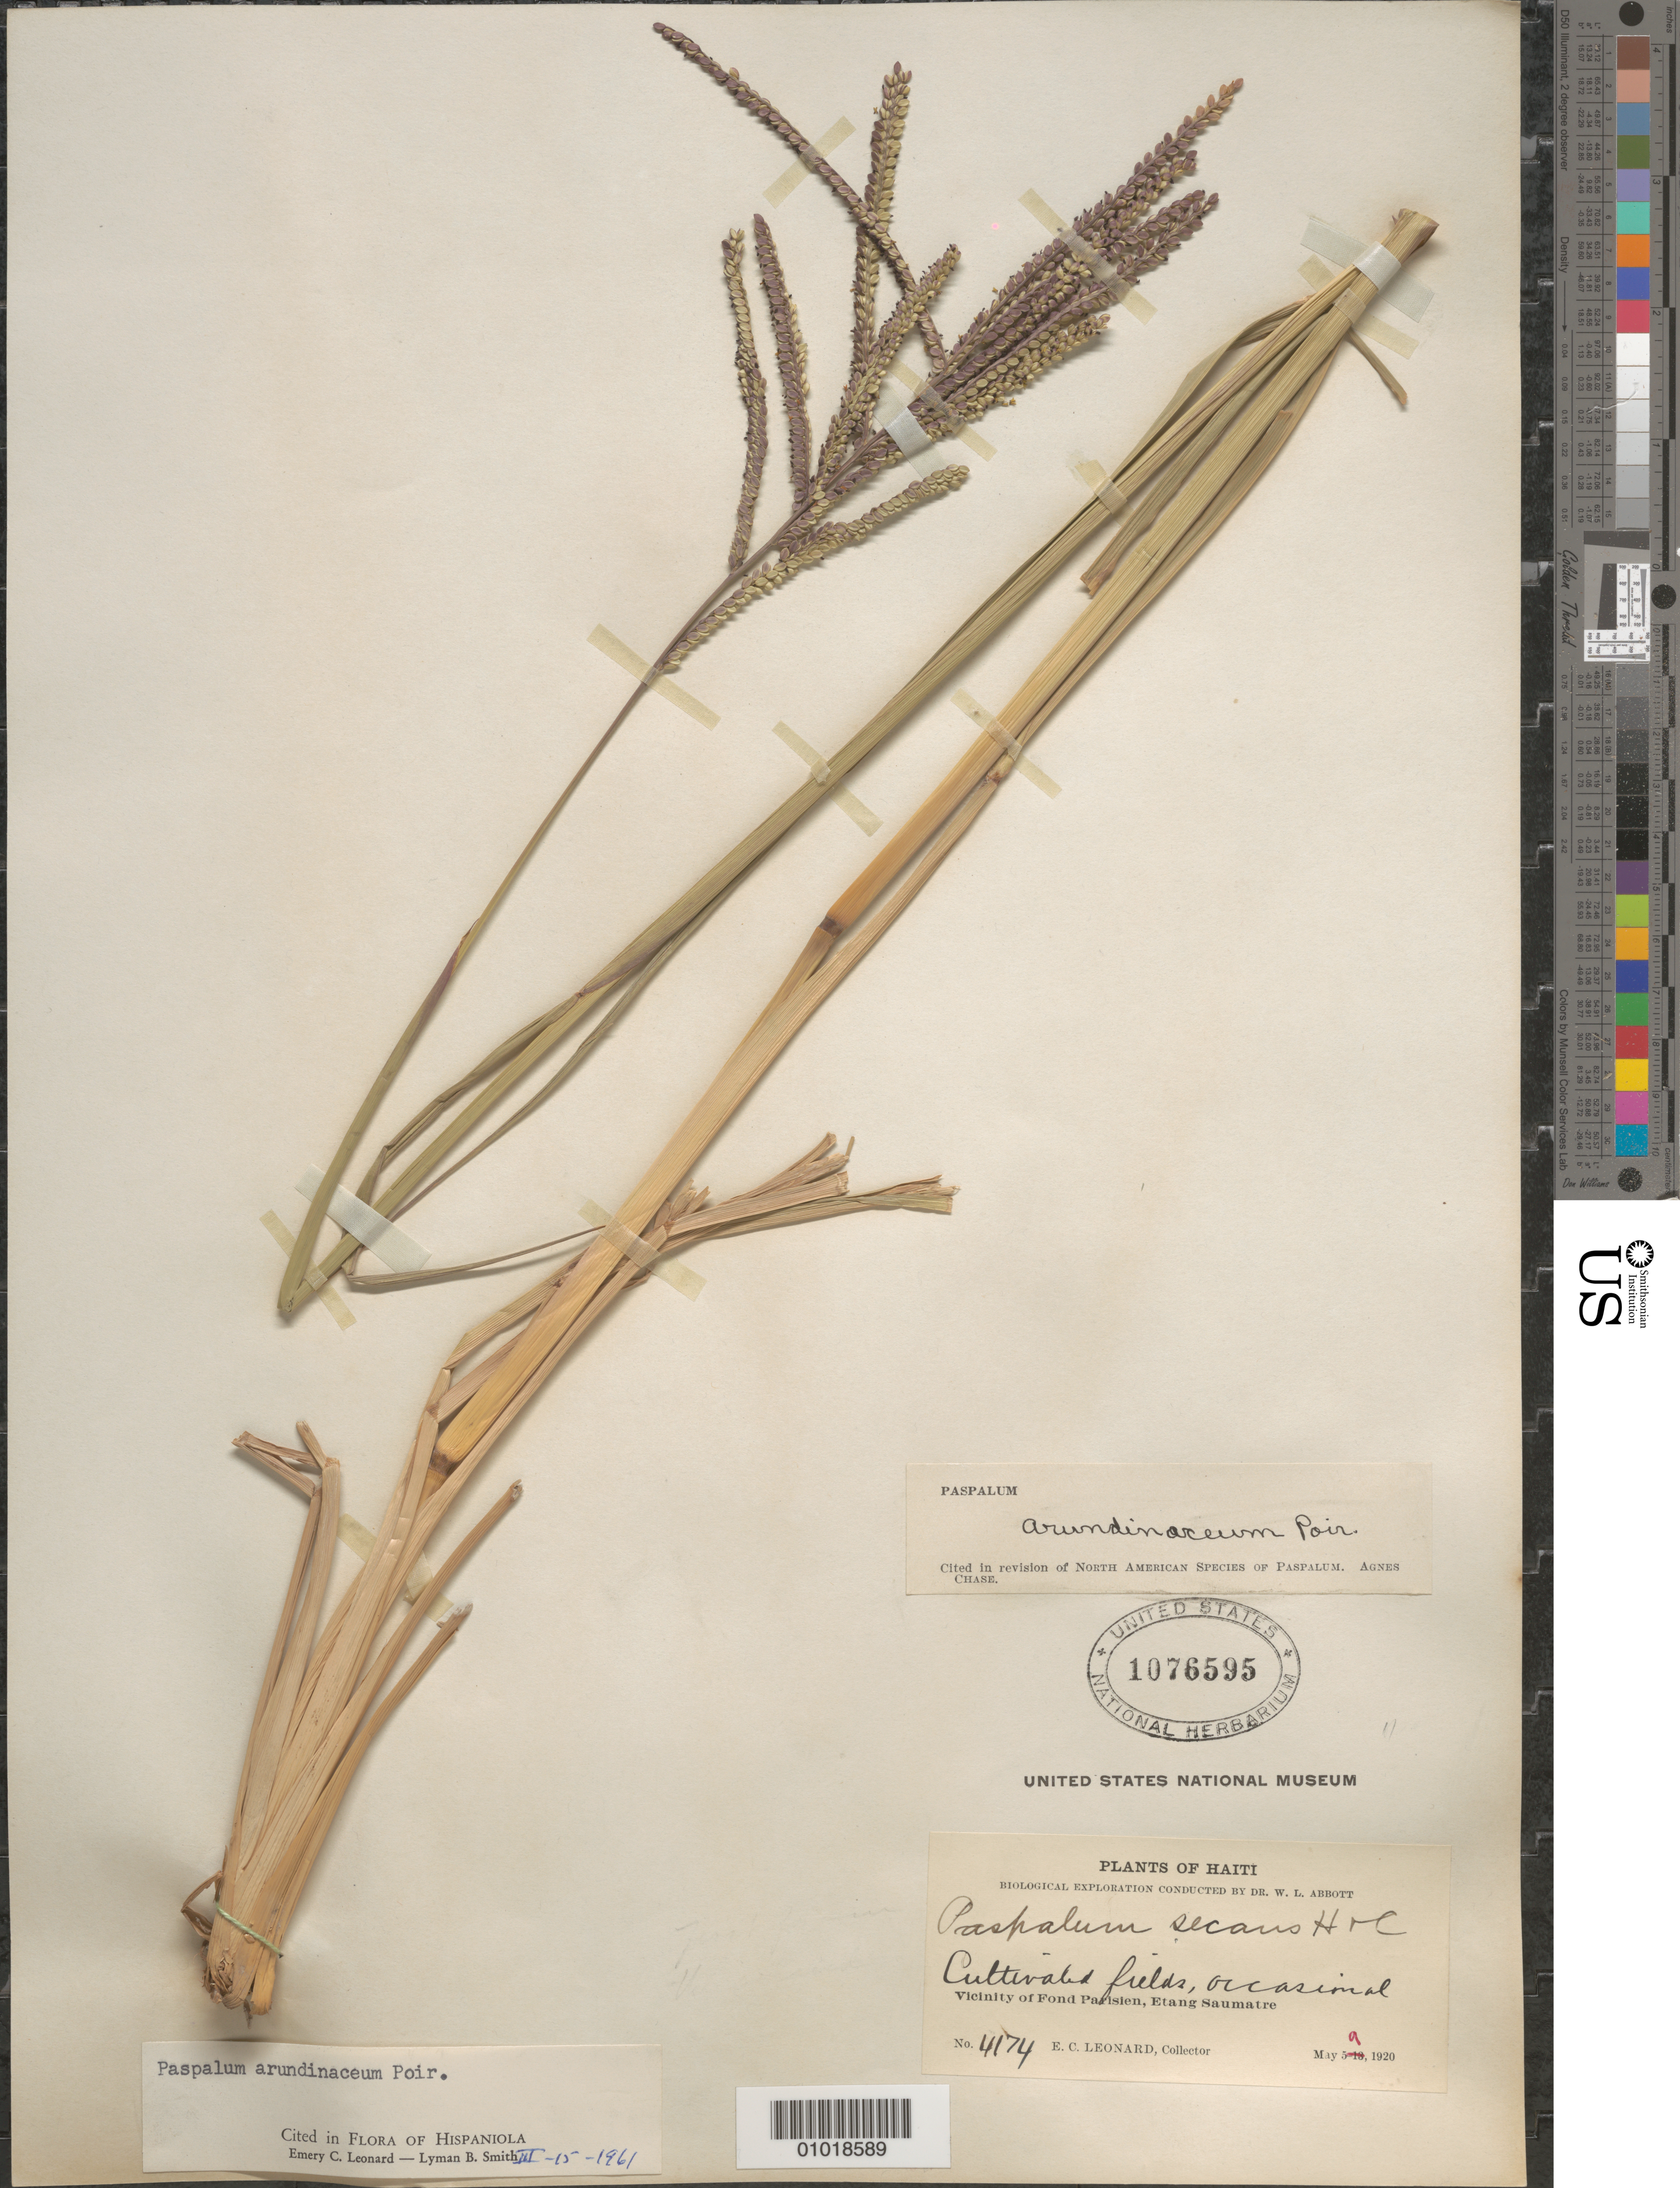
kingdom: Plantae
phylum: Tracheophyta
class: Liliopsida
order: Poales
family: Poaceae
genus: Paspalum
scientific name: Paspalum arundinaceum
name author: Poir.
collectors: E. C. Leonard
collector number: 4174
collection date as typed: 09 May 1920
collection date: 1920-05-09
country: Haiti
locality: Vicinity of Fond Parisien, Etang Saumatre, in cultivated fields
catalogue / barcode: US 1076595